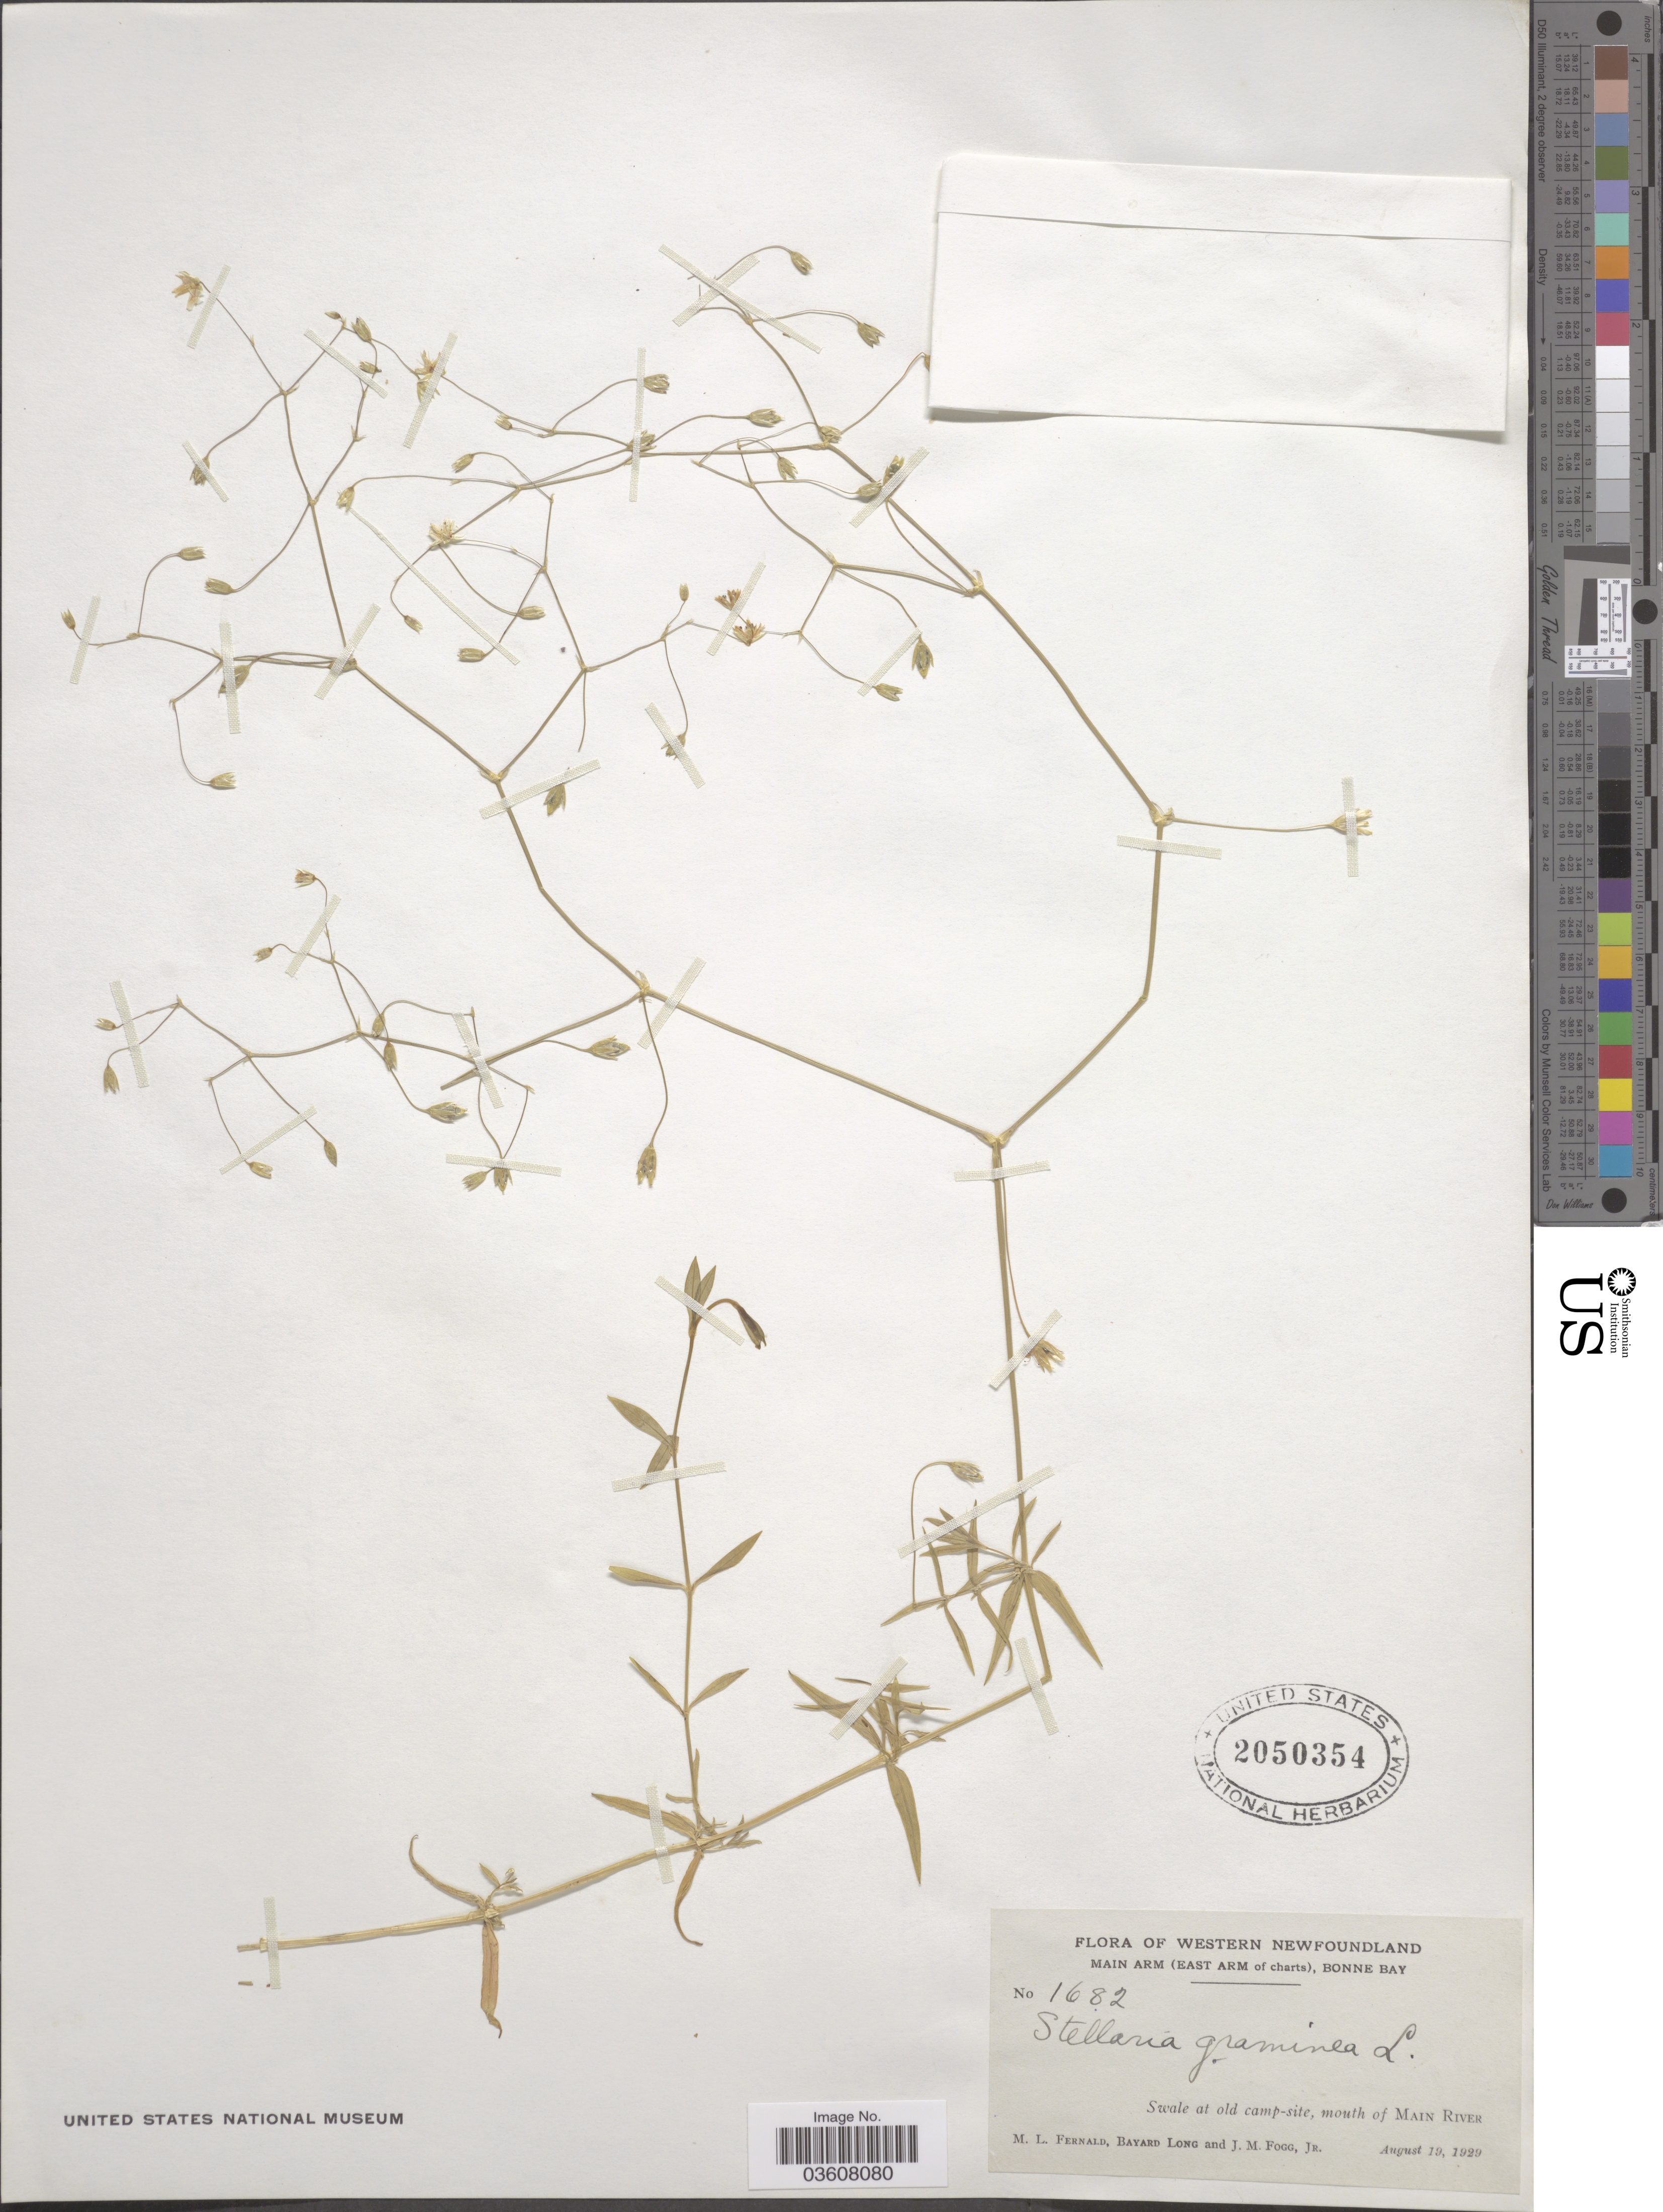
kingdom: Plantae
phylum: Tracheophyta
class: Magnoliopsida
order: Caryophyllales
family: Caryophyllaceae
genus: Stellaria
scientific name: Stellaria graminea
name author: L.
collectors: M. L. Fernald, B. Long & J. Fogg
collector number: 1682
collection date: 1929-08-19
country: Canada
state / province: Newfoundland and Labrador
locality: Western Newfoundland. Main Arm (East Arm of charts), Bonne Bay. Swale at old camp-site, mouth of Main River.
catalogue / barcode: US 2050354